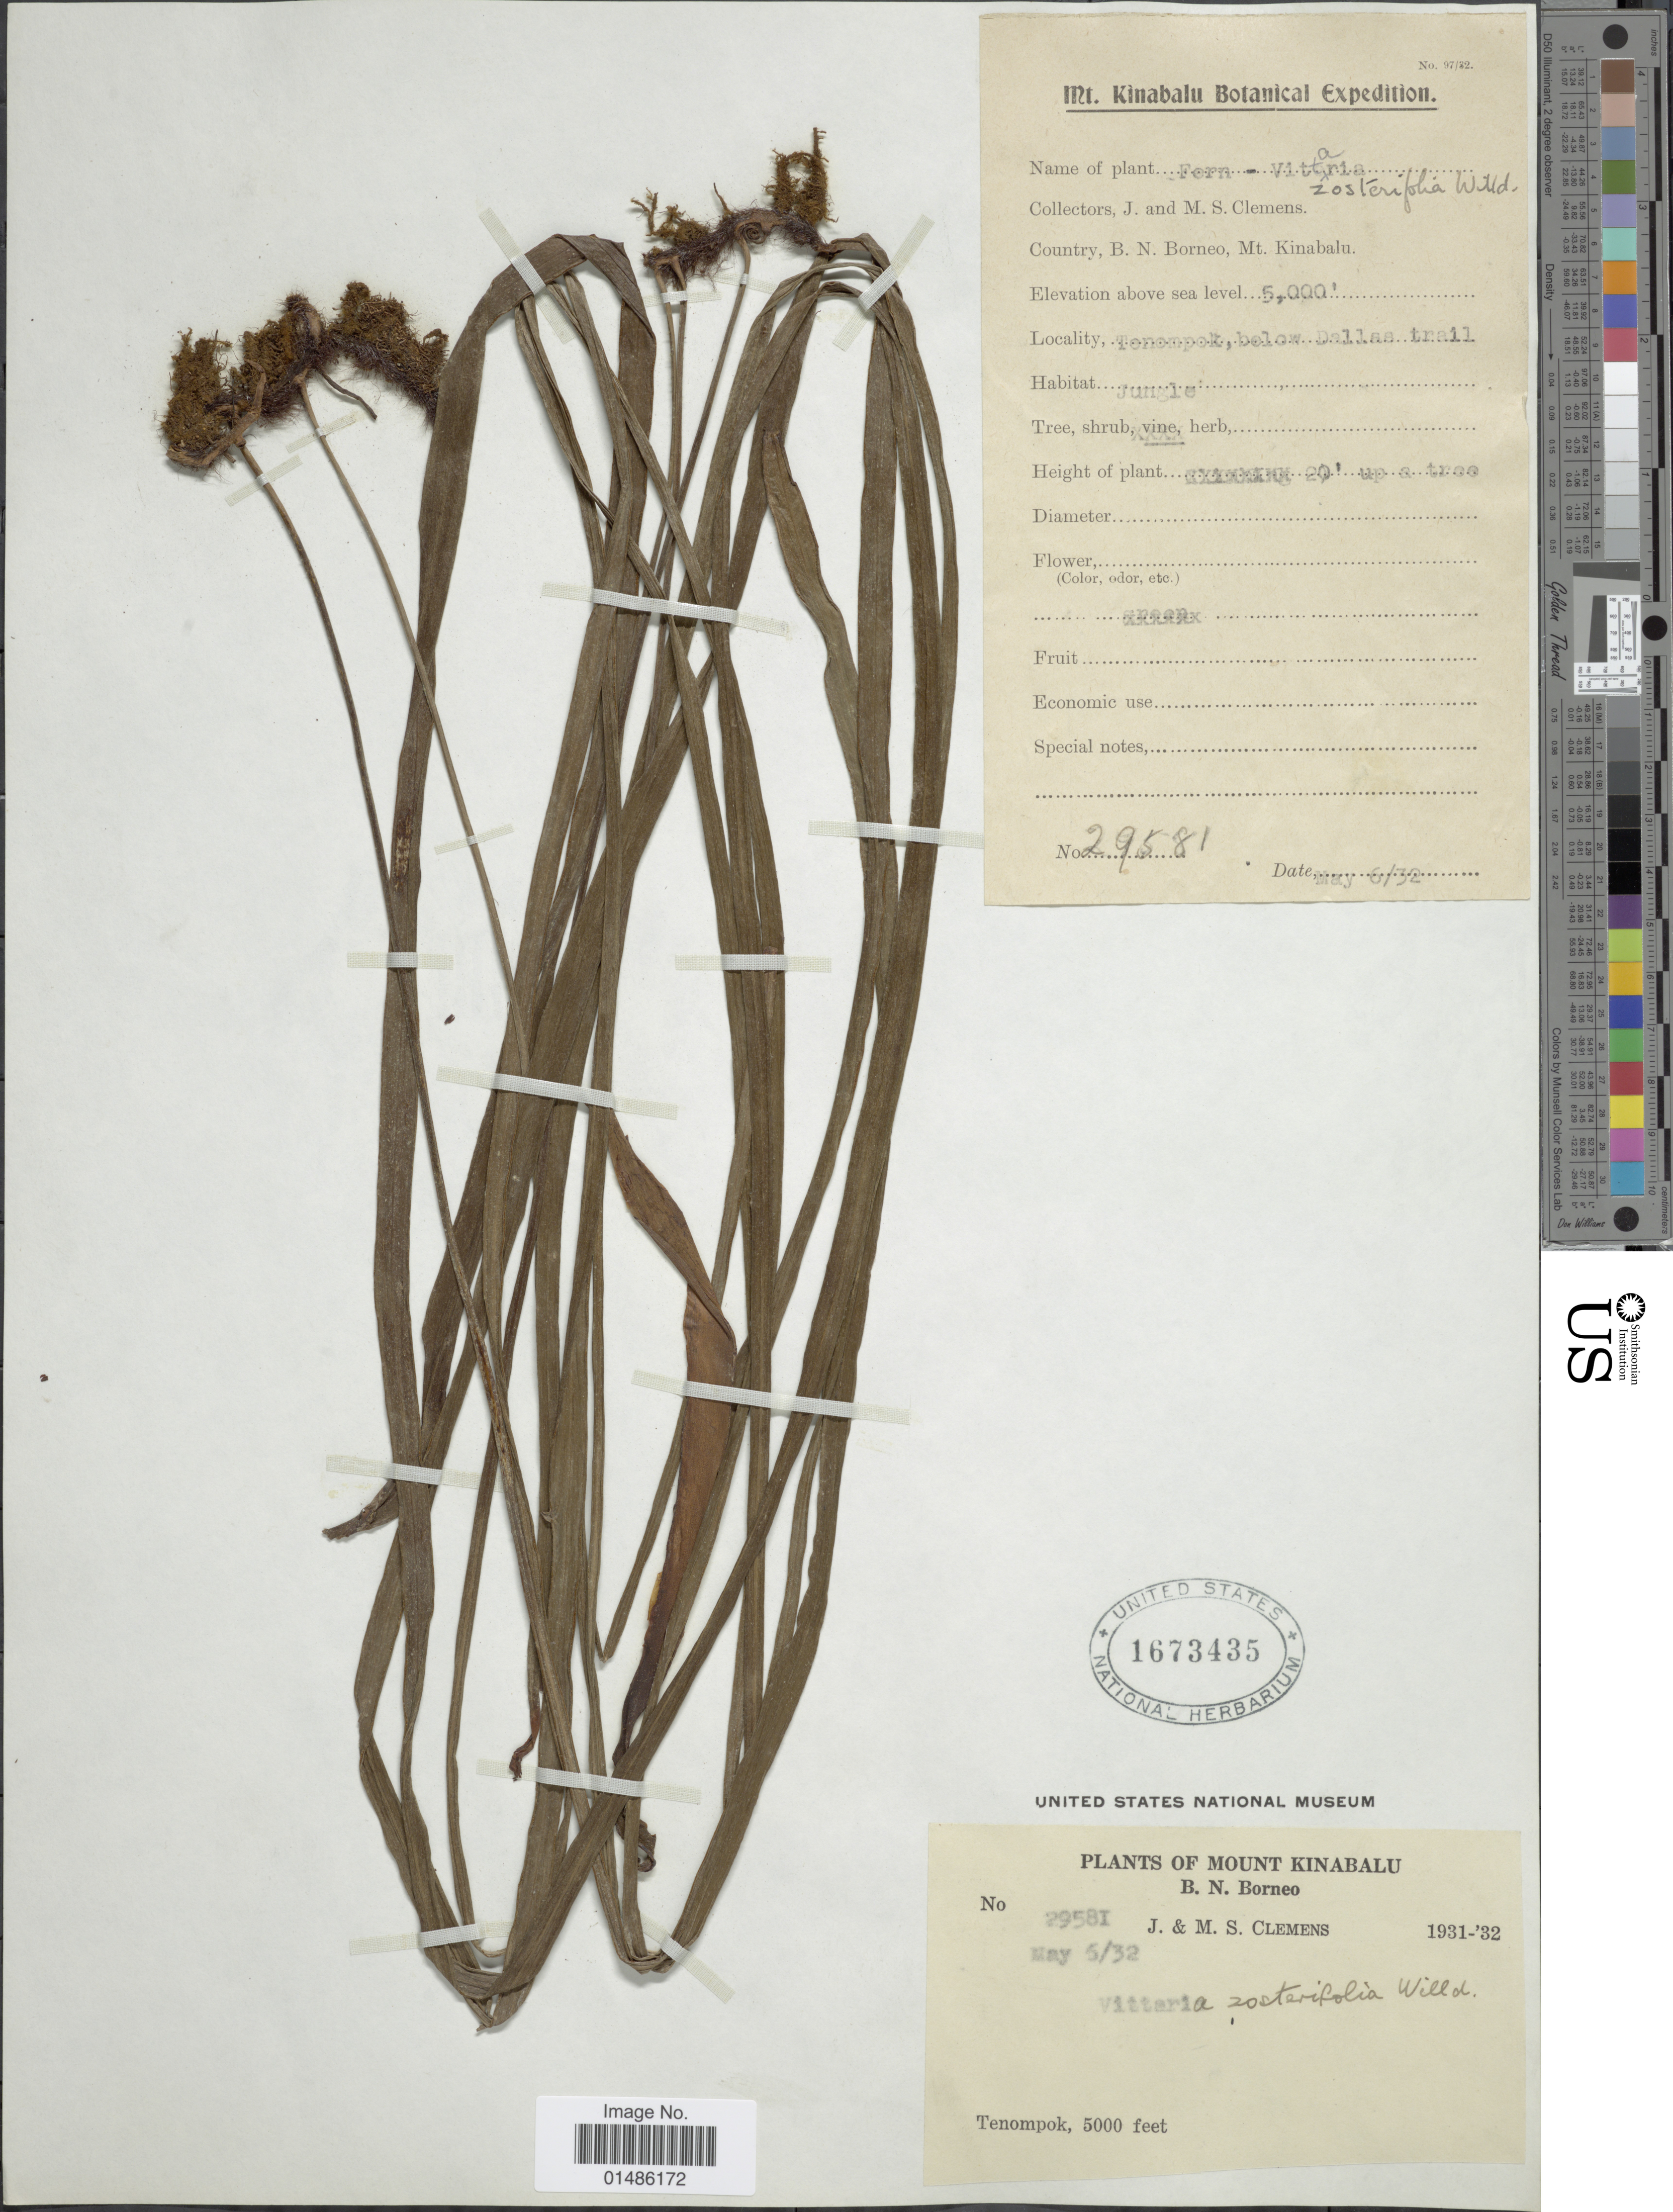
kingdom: Plantae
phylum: Tracheophyta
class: Polypodiopsida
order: Polypodiales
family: Pteridaceae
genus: Haplopteris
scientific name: Haplopteris zosterifolia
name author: (Willd.) E.H. Crane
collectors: J. Clemens & M. S. Clemens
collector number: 29581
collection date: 1932-05-06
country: Malaysia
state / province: Sabah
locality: B.N. Borneo, Mt. Kinabalu. Tenompok, below Dallas trail.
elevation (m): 1524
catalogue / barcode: US 1673435